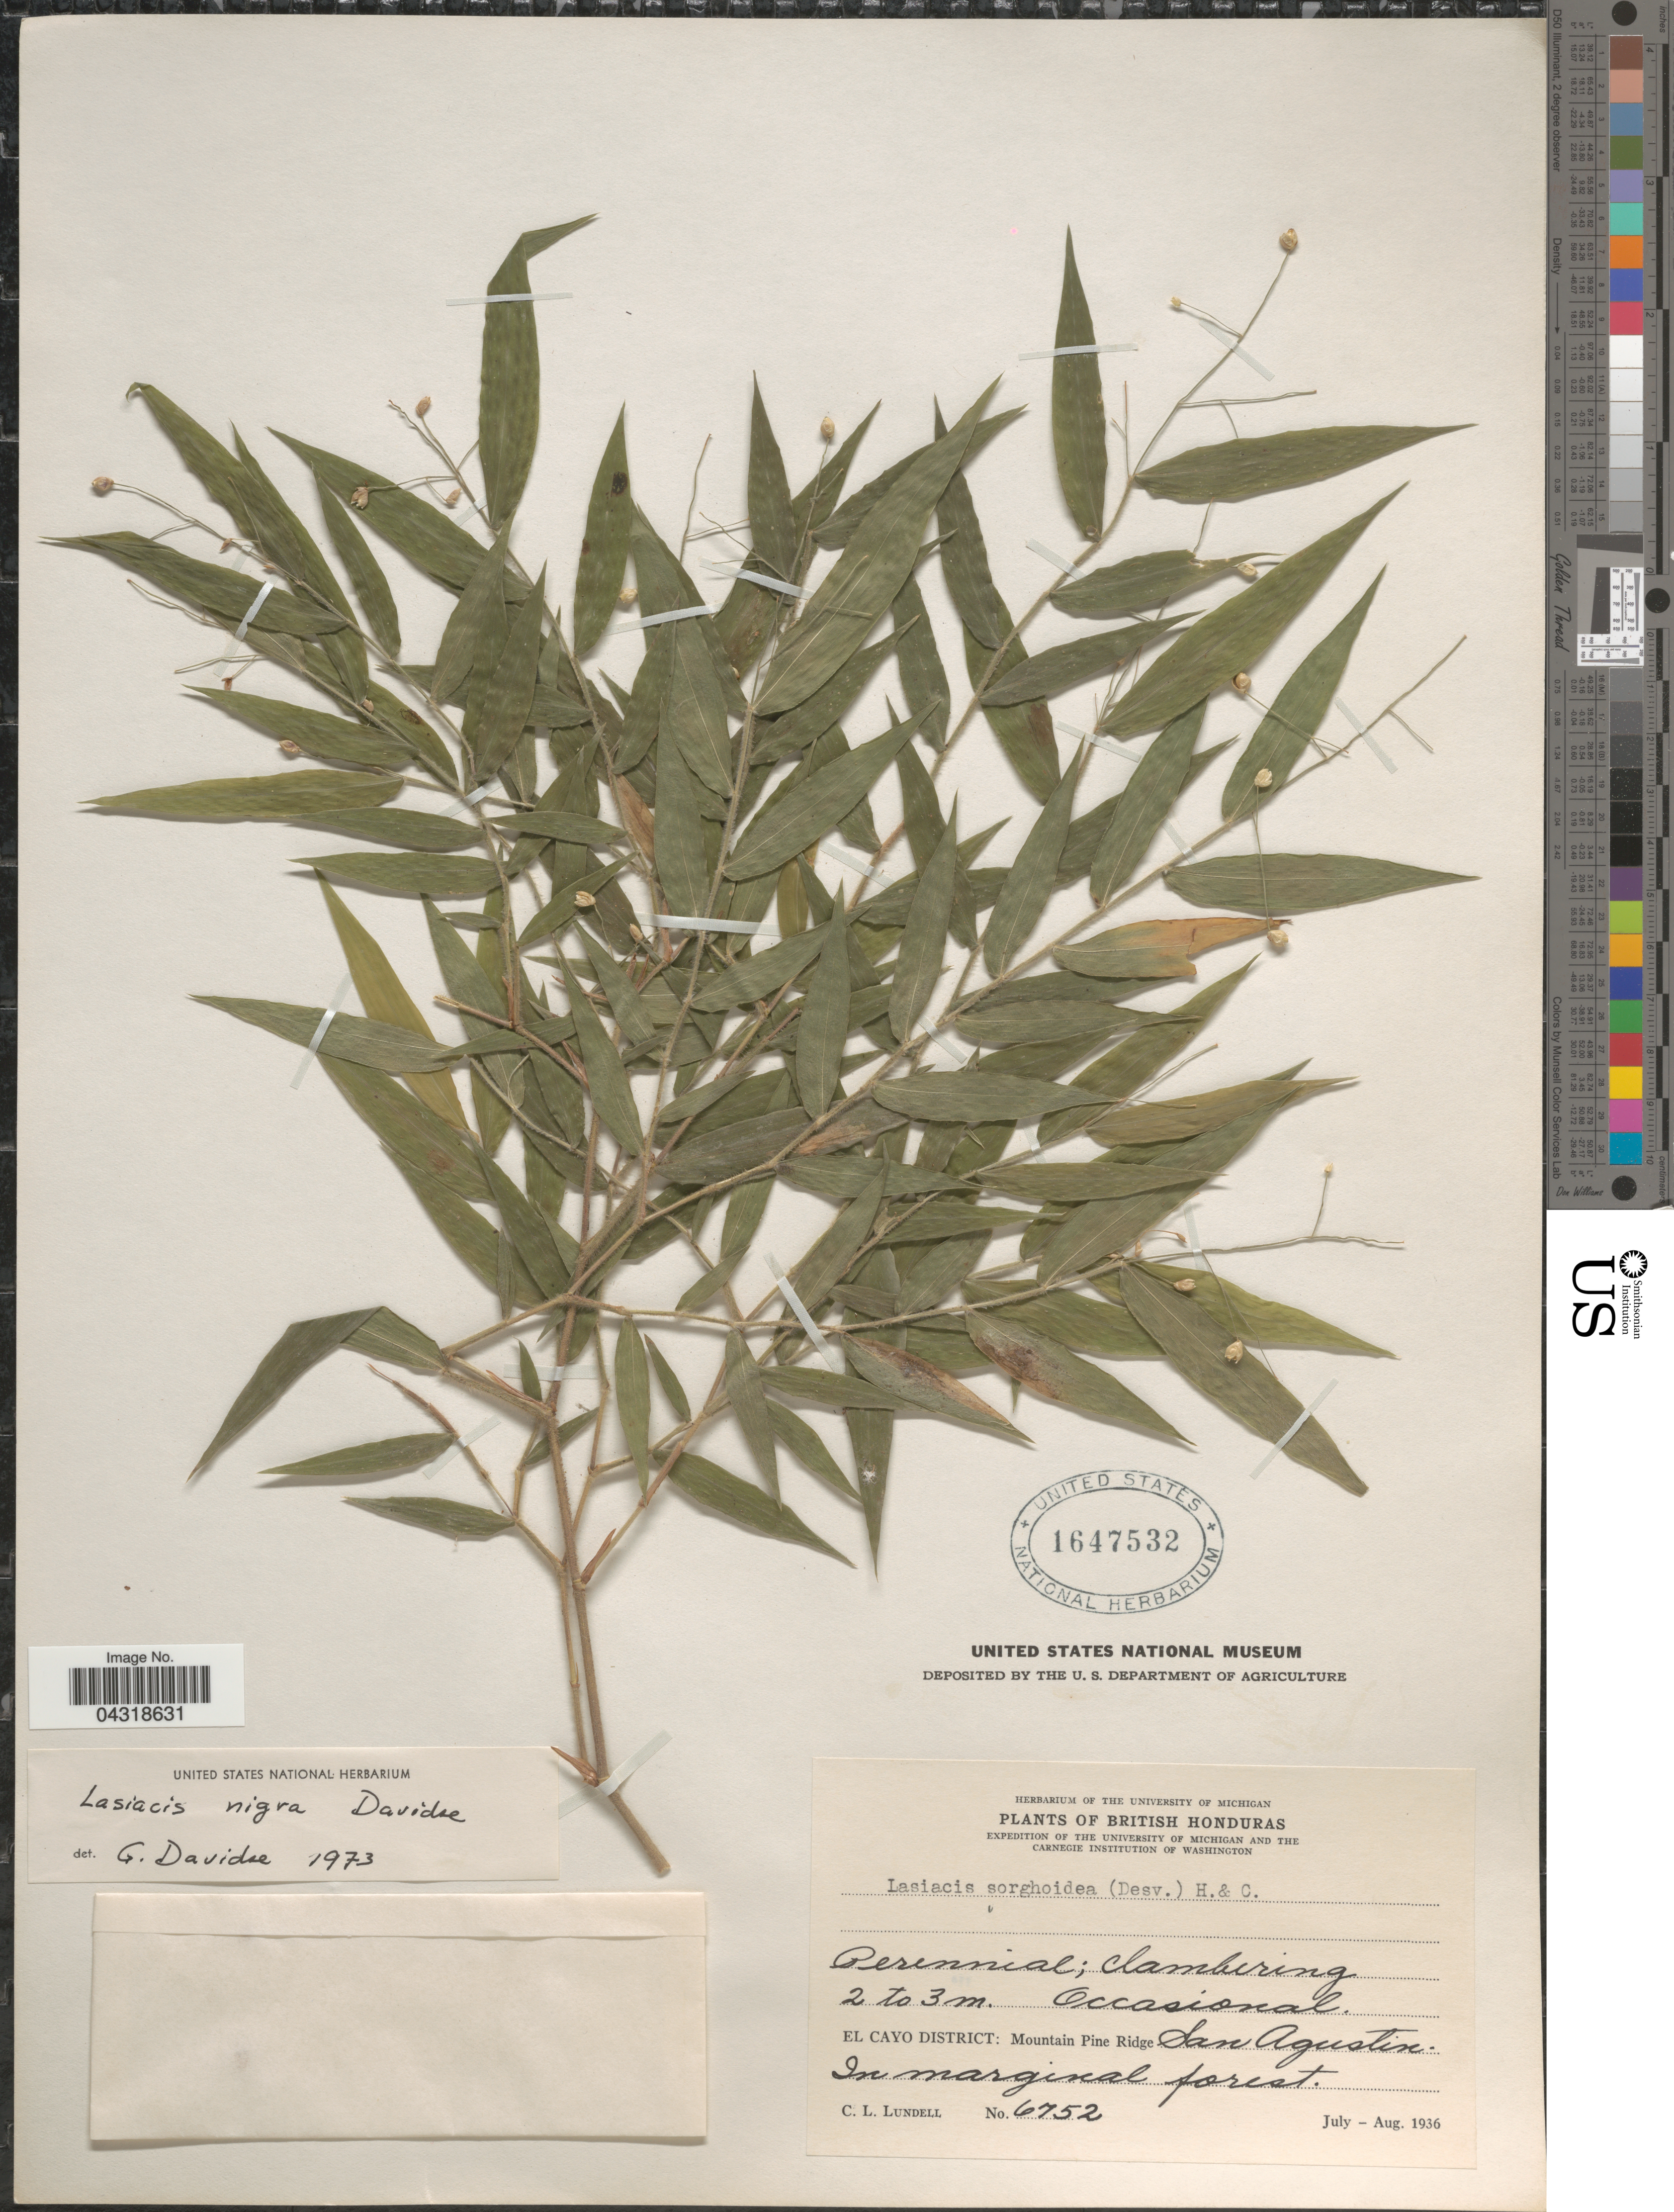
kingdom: Plantae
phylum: Tracheophyta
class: Liliopsida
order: Poales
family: Poaceae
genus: Lasiacis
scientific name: Lasiacis nigra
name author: Davidse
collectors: C. L. Lundell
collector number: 6752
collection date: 1936-07/1936-08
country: Belize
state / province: Cayo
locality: British Honduras. Expedition of the University of Michigan and the Carnegie Institution of Washington. El Cayo District: Mountain Pine Ridge San Agustin.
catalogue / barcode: US 1647532